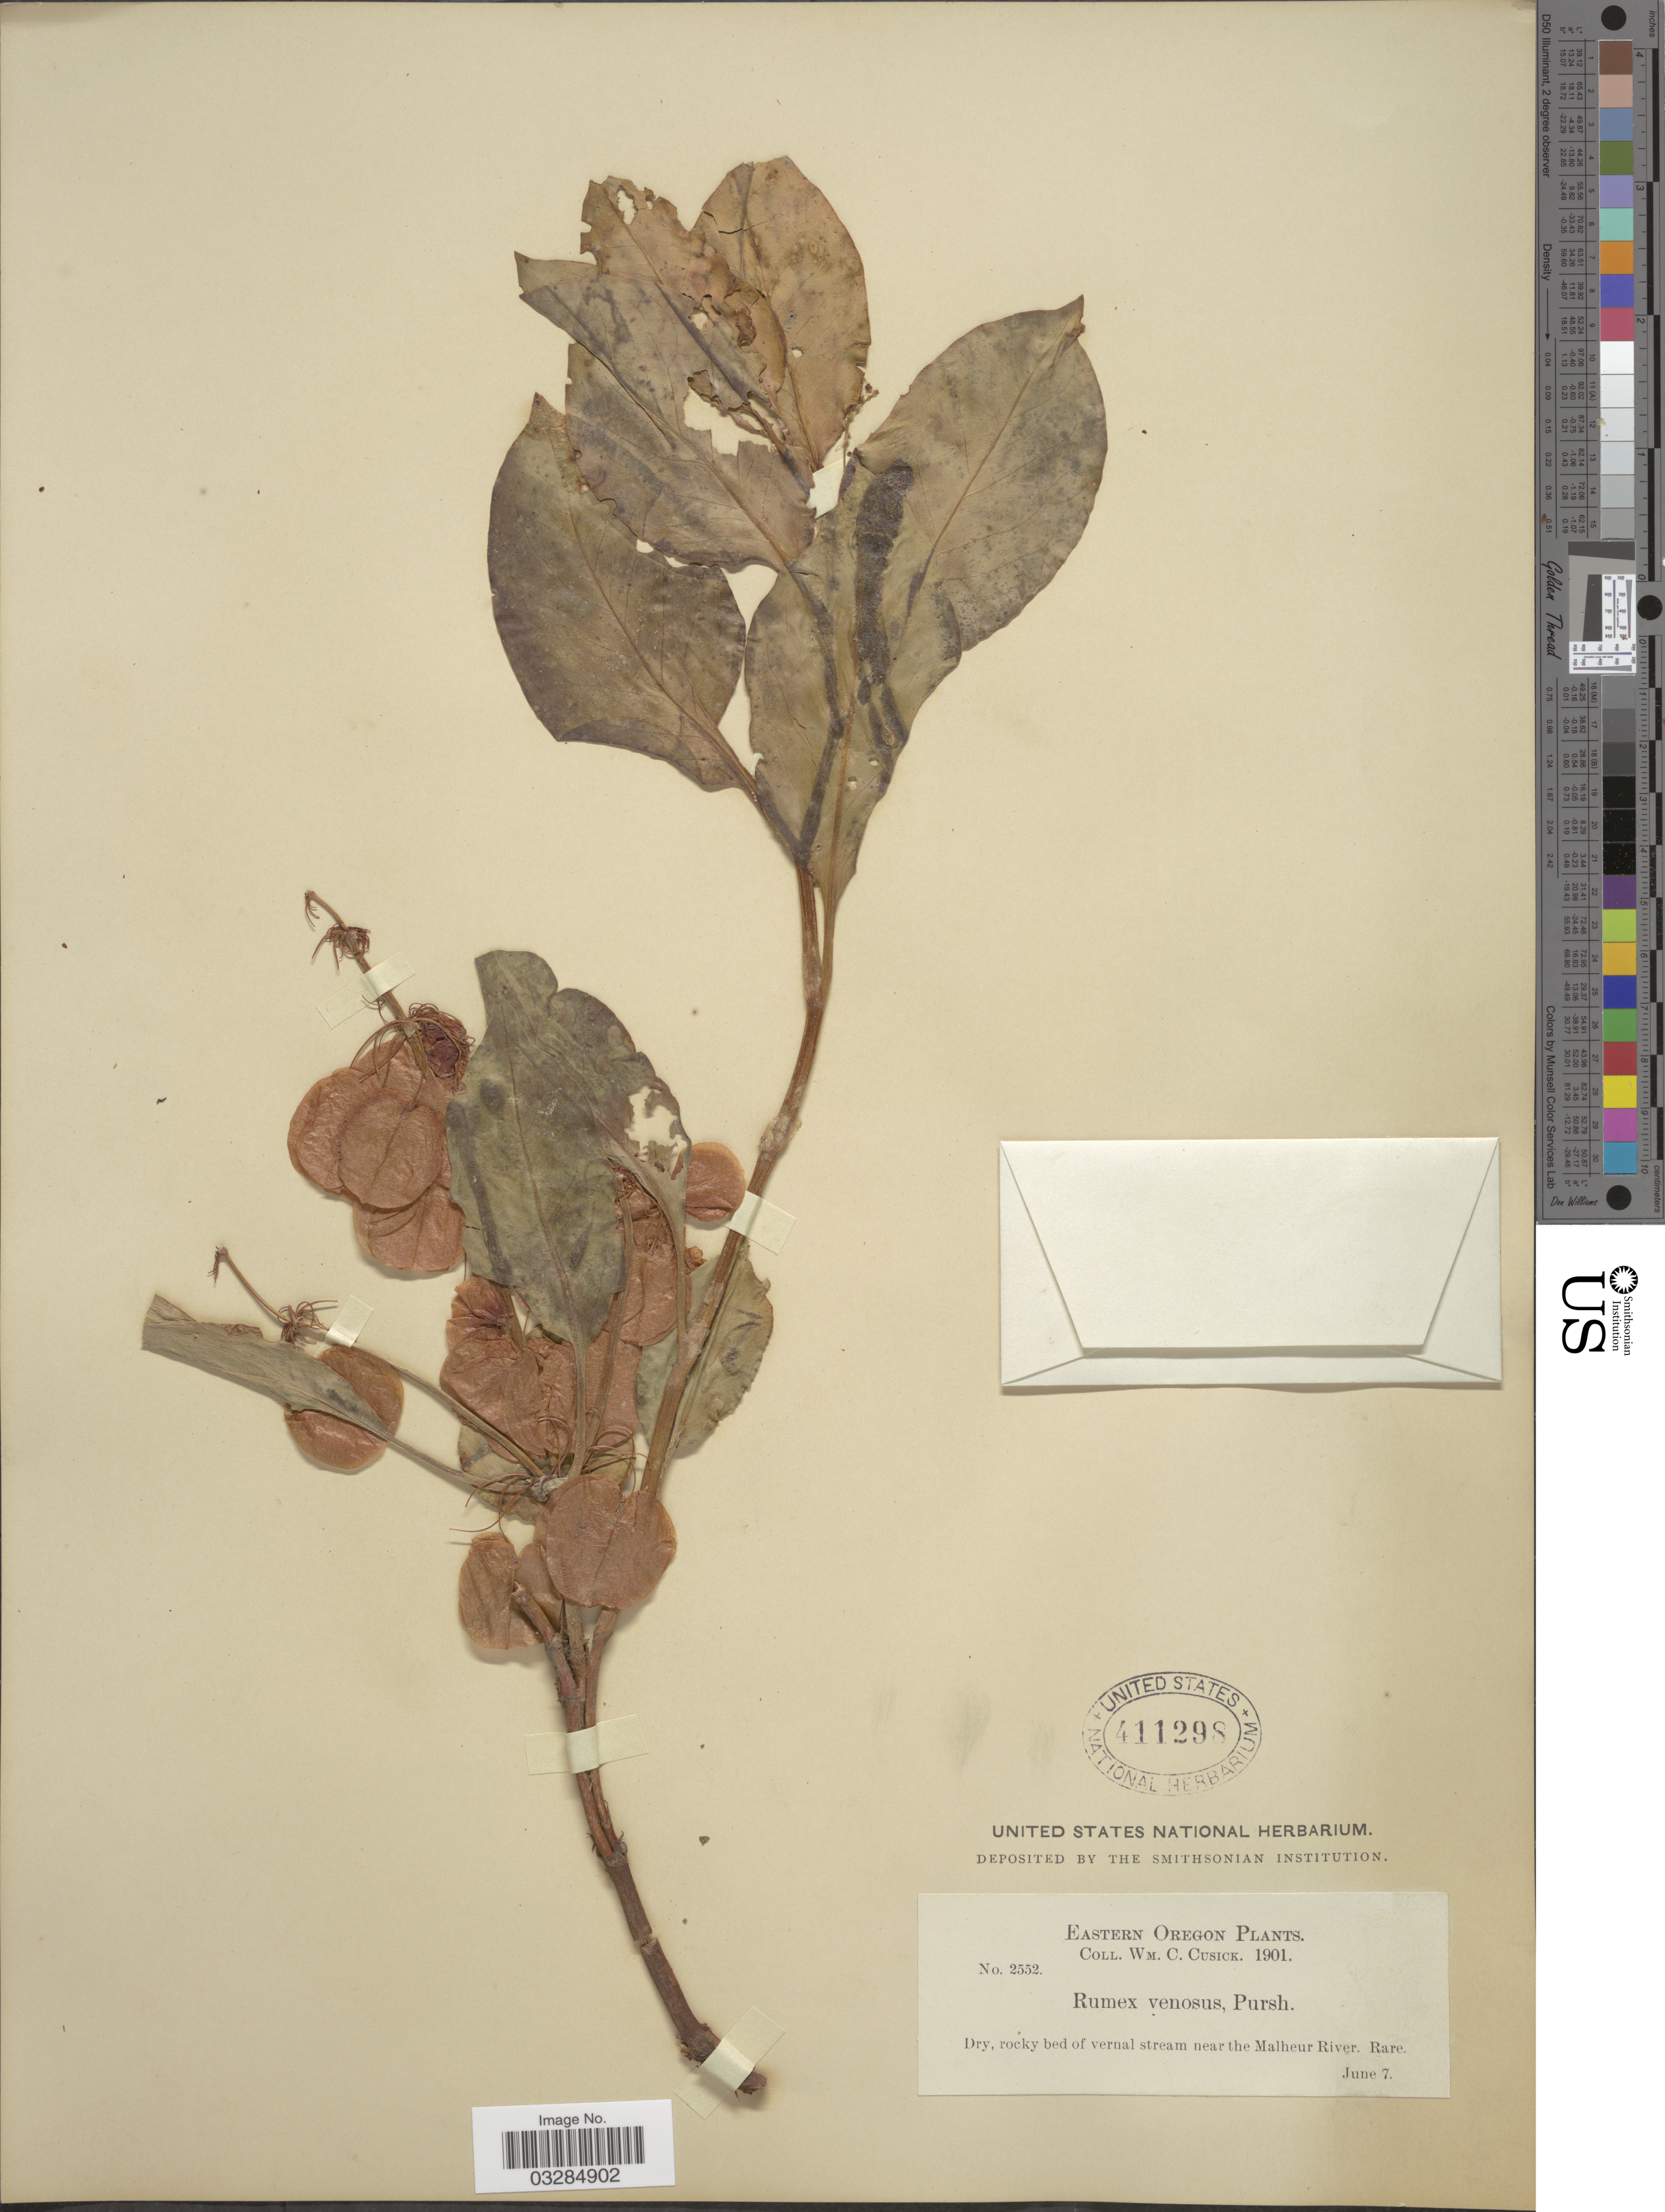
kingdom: Plantae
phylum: Tracheophyta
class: Magnoliopsida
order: Caryophyllales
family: Polygonaceae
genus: Rumex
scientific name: Rumex venosus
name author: Pursh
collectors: W. C. Cusick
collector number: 2552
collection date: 1901-06-07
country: United States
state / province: Oregon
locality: Eastern Oregon. Dry, rocky bed of vernal stream near the Malheur River.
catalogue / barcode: US 411298